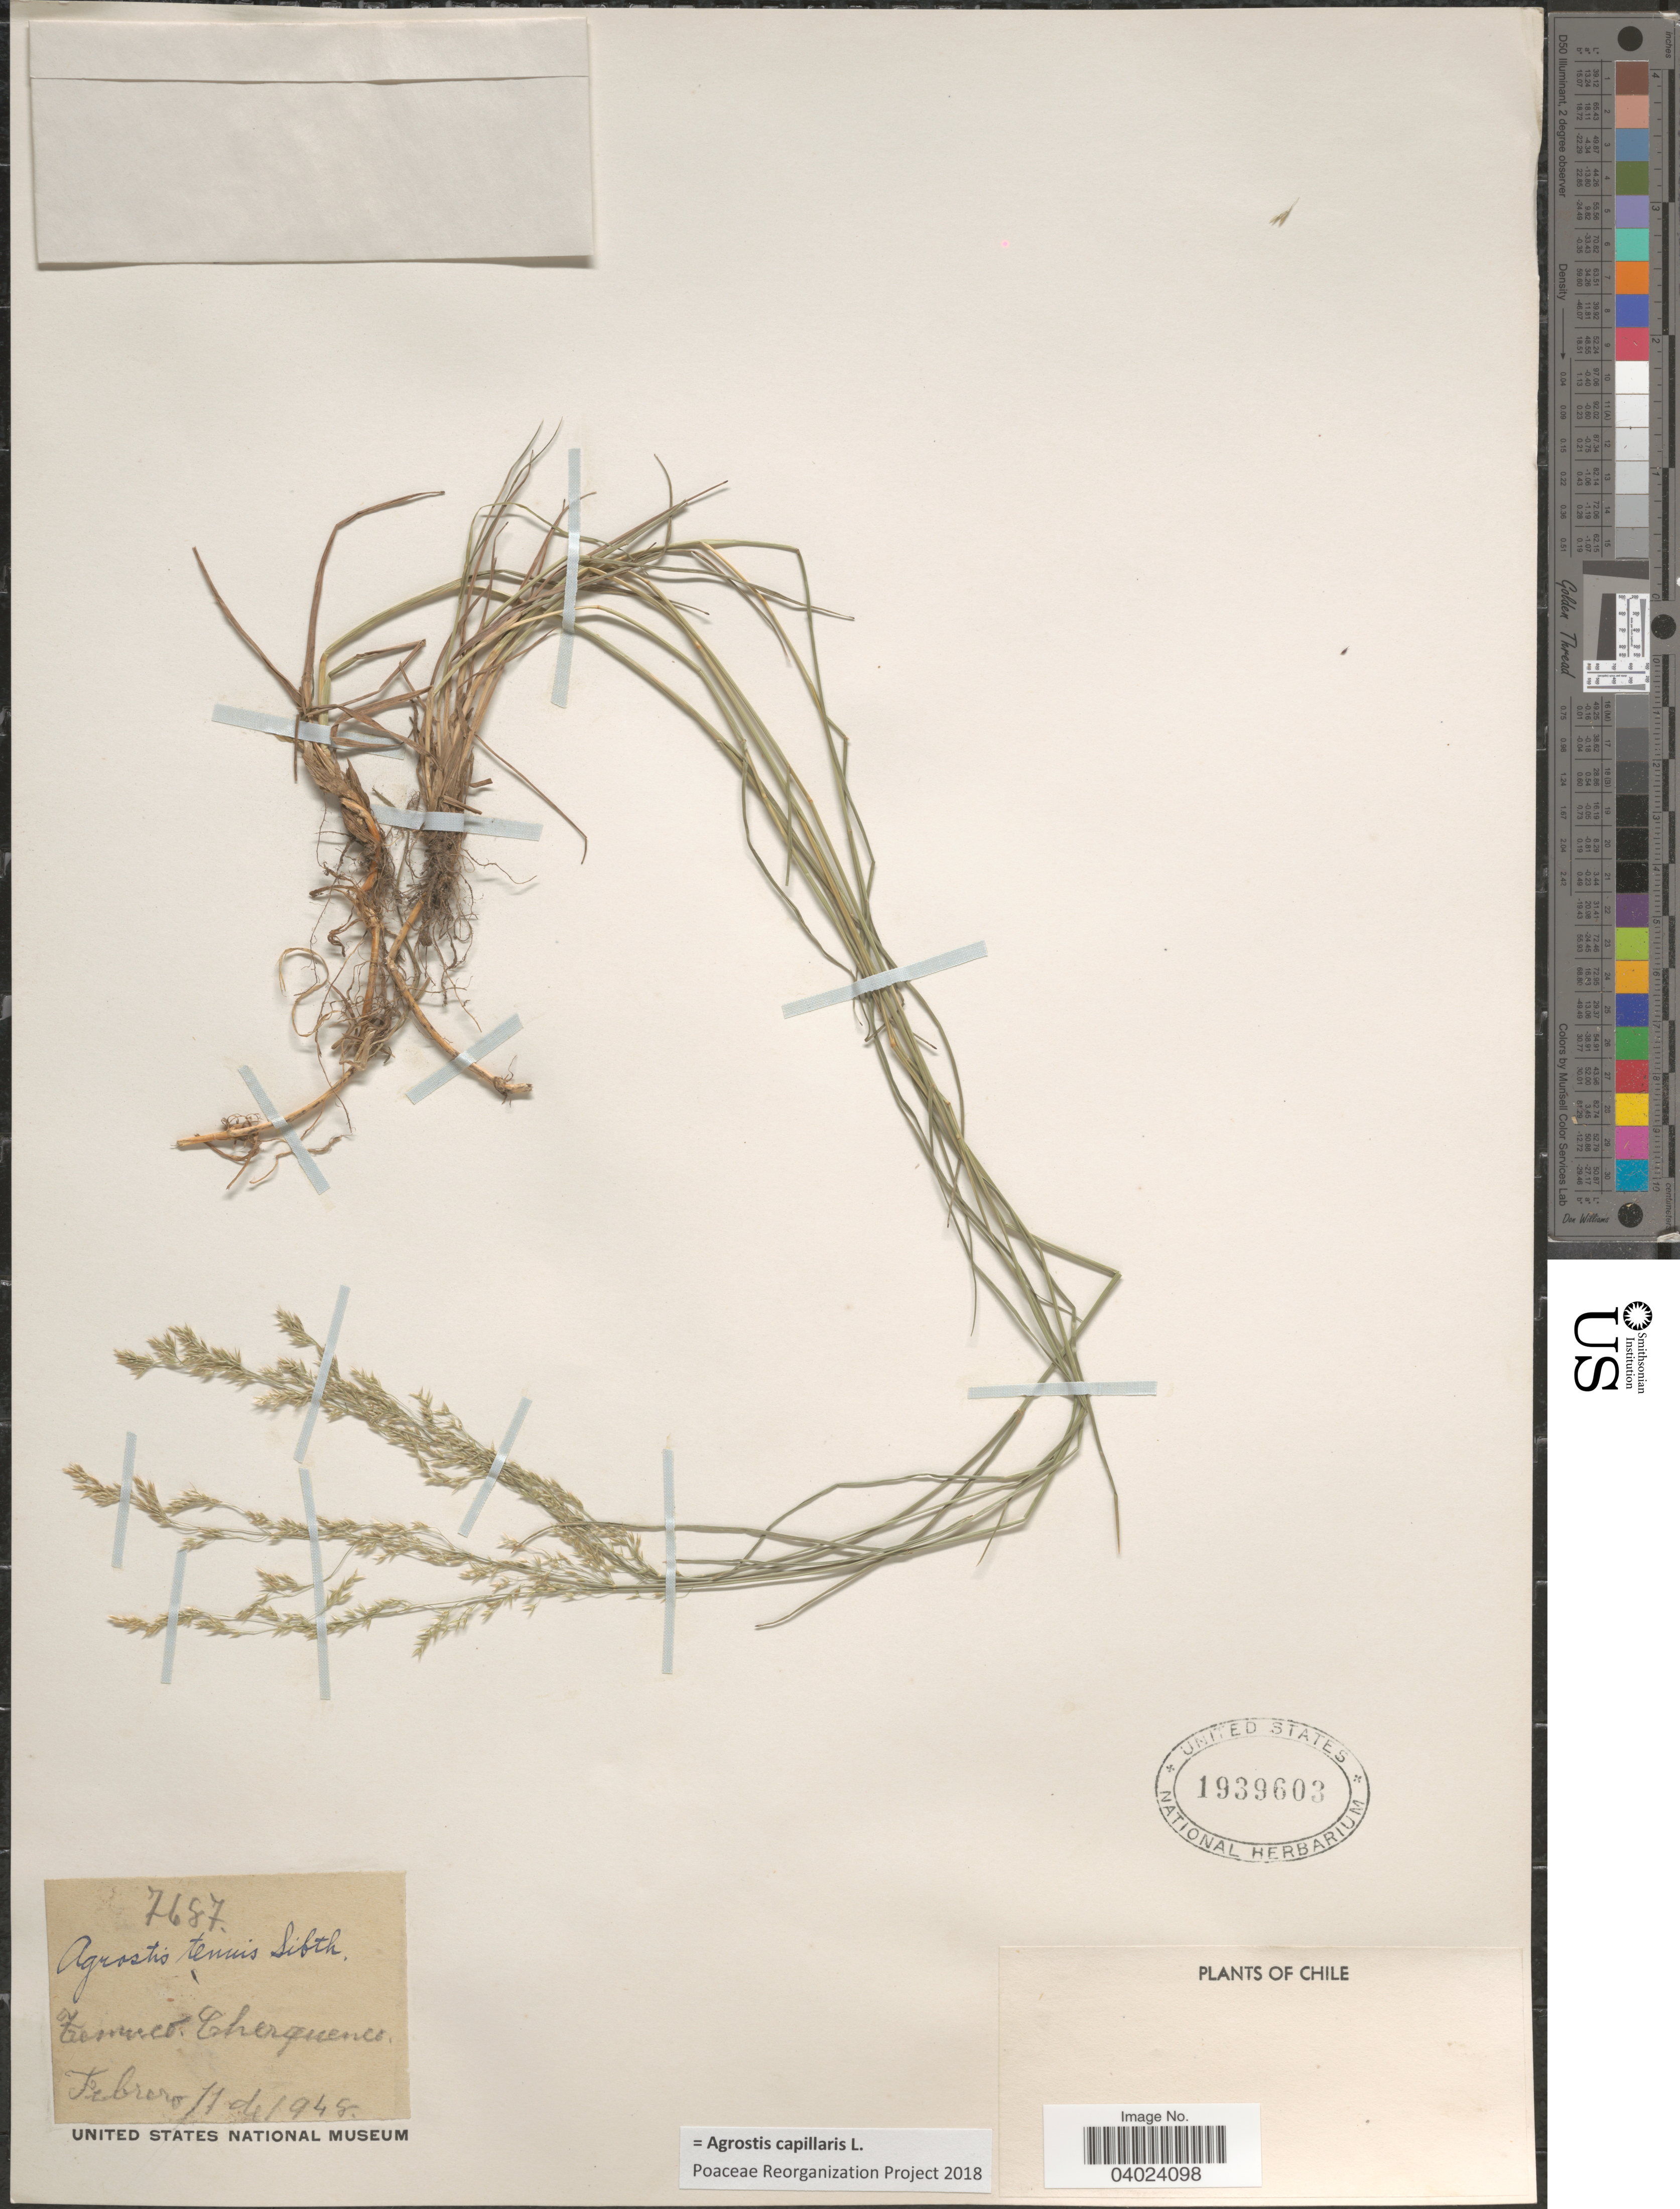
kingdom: Plantae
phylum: Tracheophyta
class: Liliopsida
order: Poales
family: Poaceae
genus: Agrostis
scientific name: Agrostis capillaris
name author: L.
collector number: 7687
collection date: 1948-02-11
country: Chile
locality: Temuco. Cherquenco.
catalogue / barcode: US 1939603